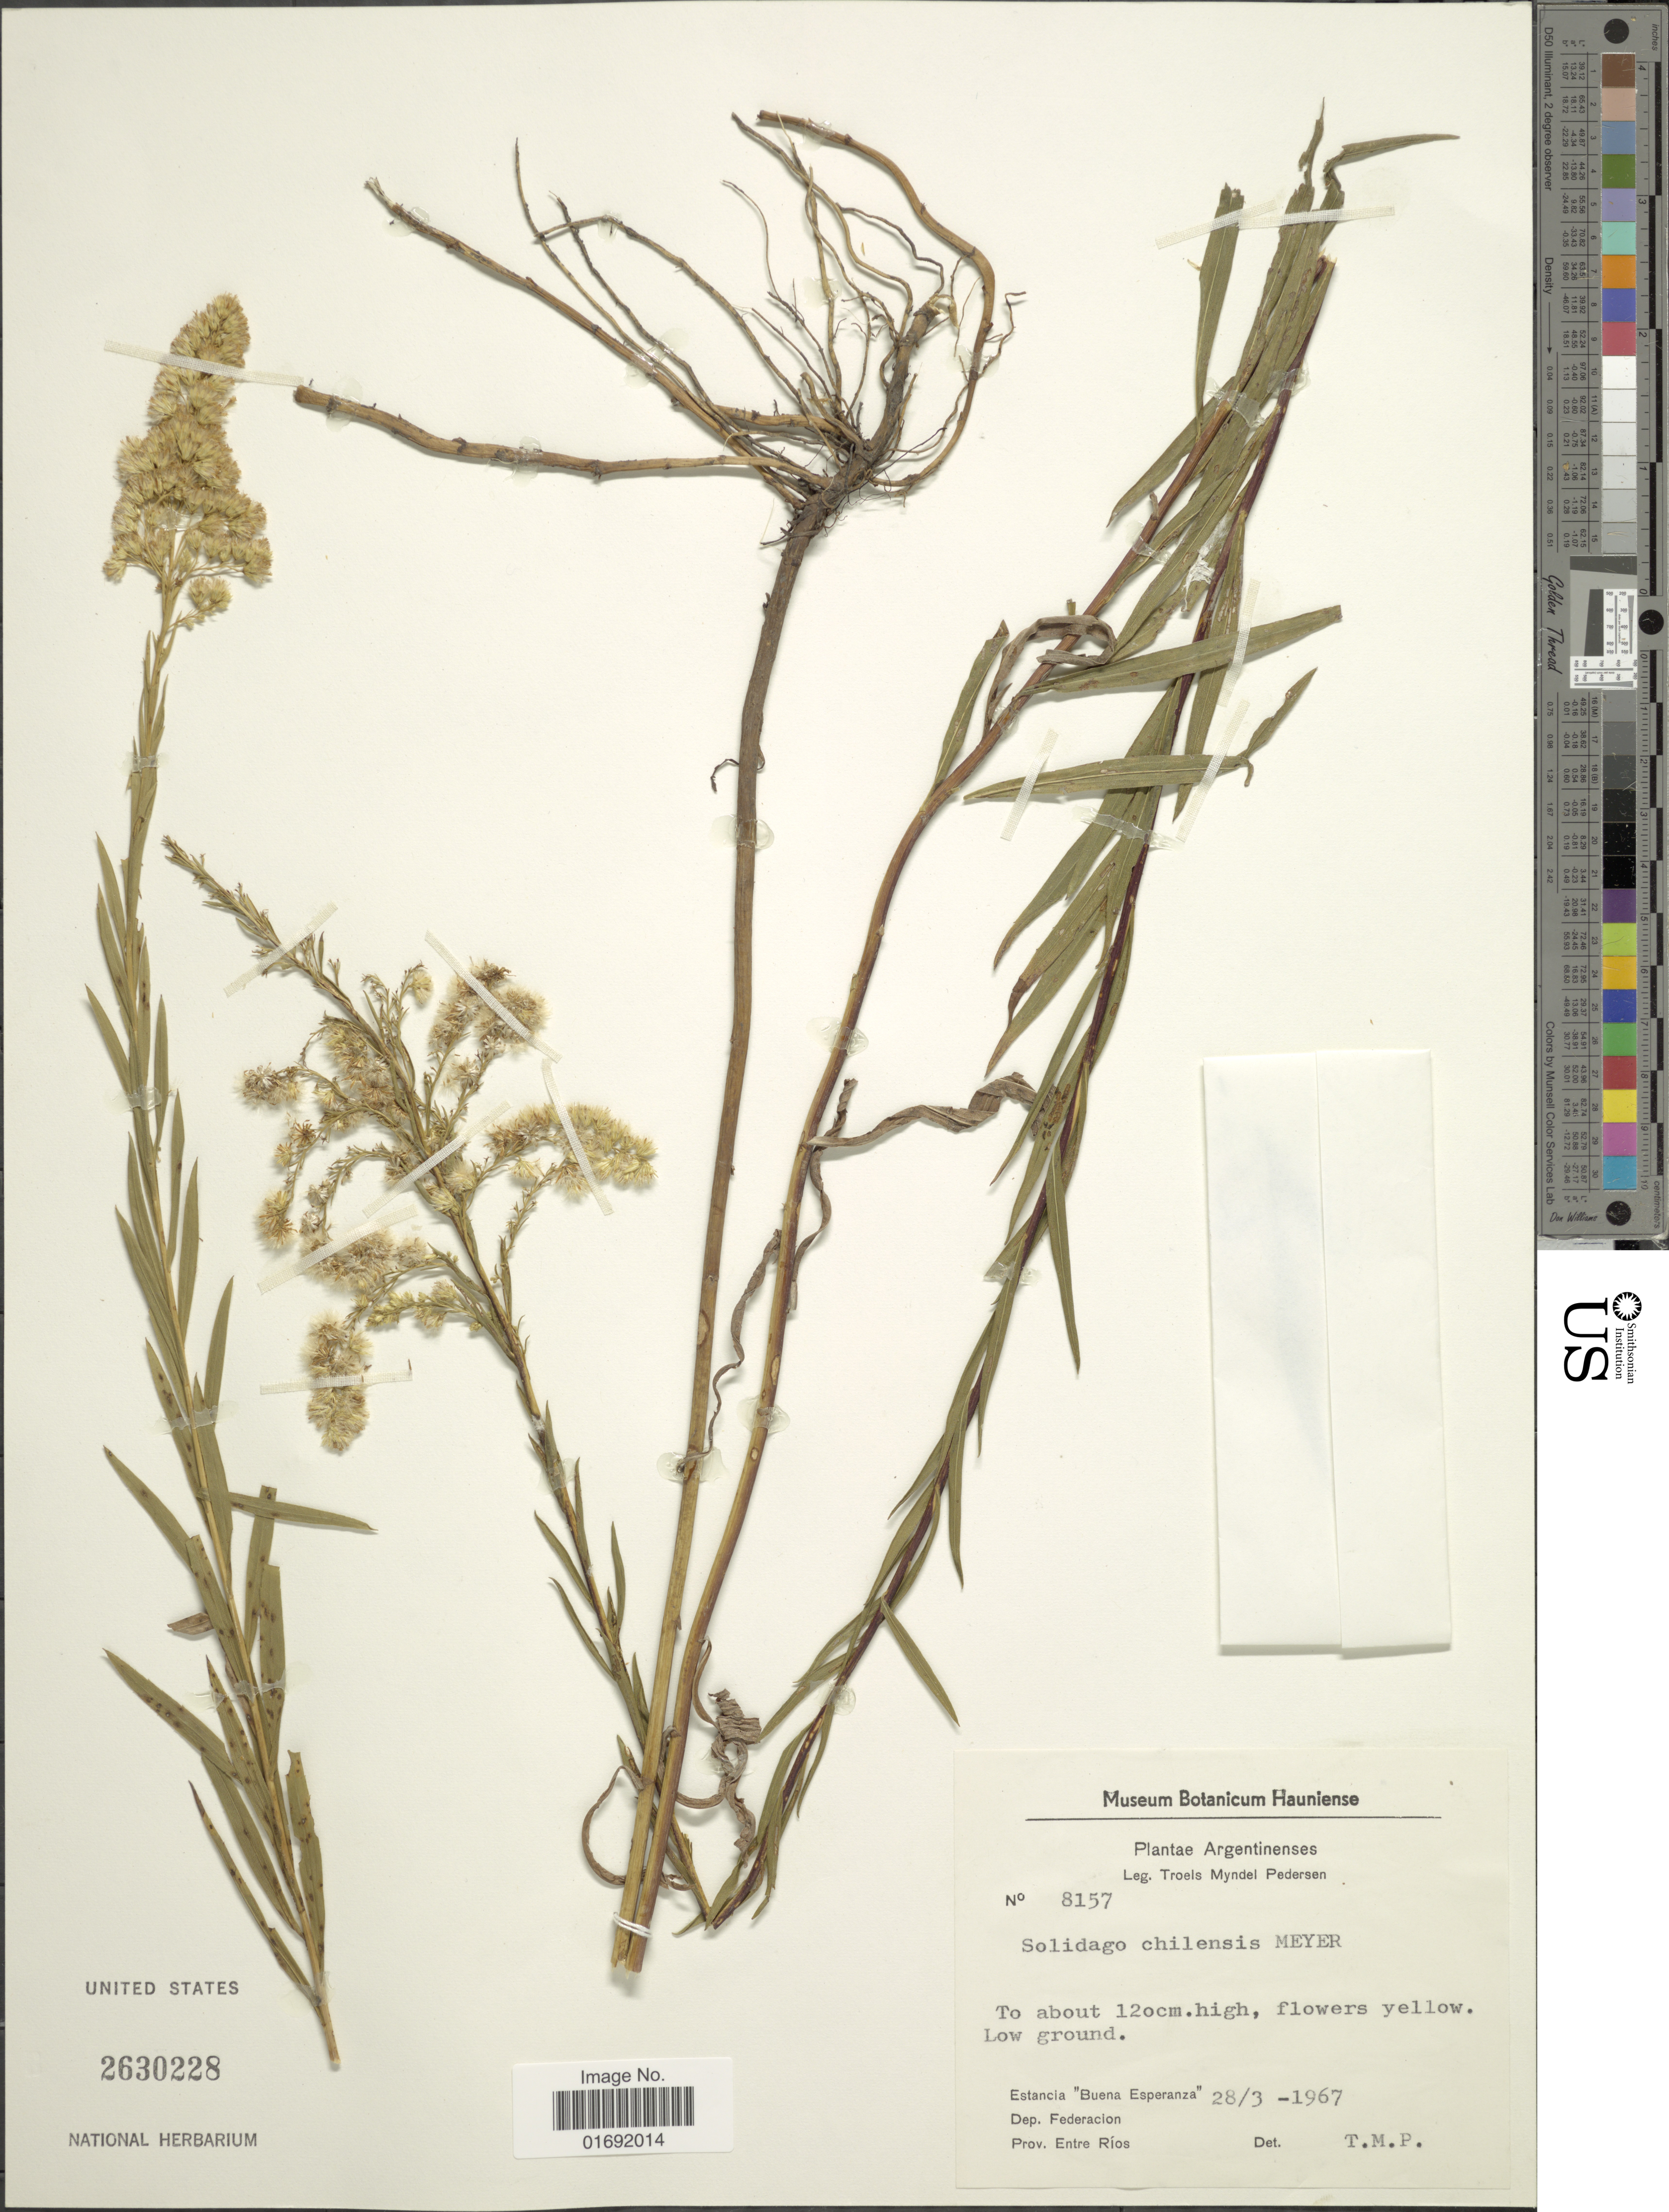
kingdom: Plantae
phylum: Tracheophyta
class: Magnoliopsida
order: Asterales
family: Asteraceae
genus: Solidago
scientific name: Solidago chilensis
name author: Meyen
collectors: T. Pederson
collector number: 8157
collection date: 1967-03-28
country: Argentina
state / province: Entre Rios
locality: Estancia Buena Esperanza, Dep. Federacion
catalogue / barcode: US 2630228